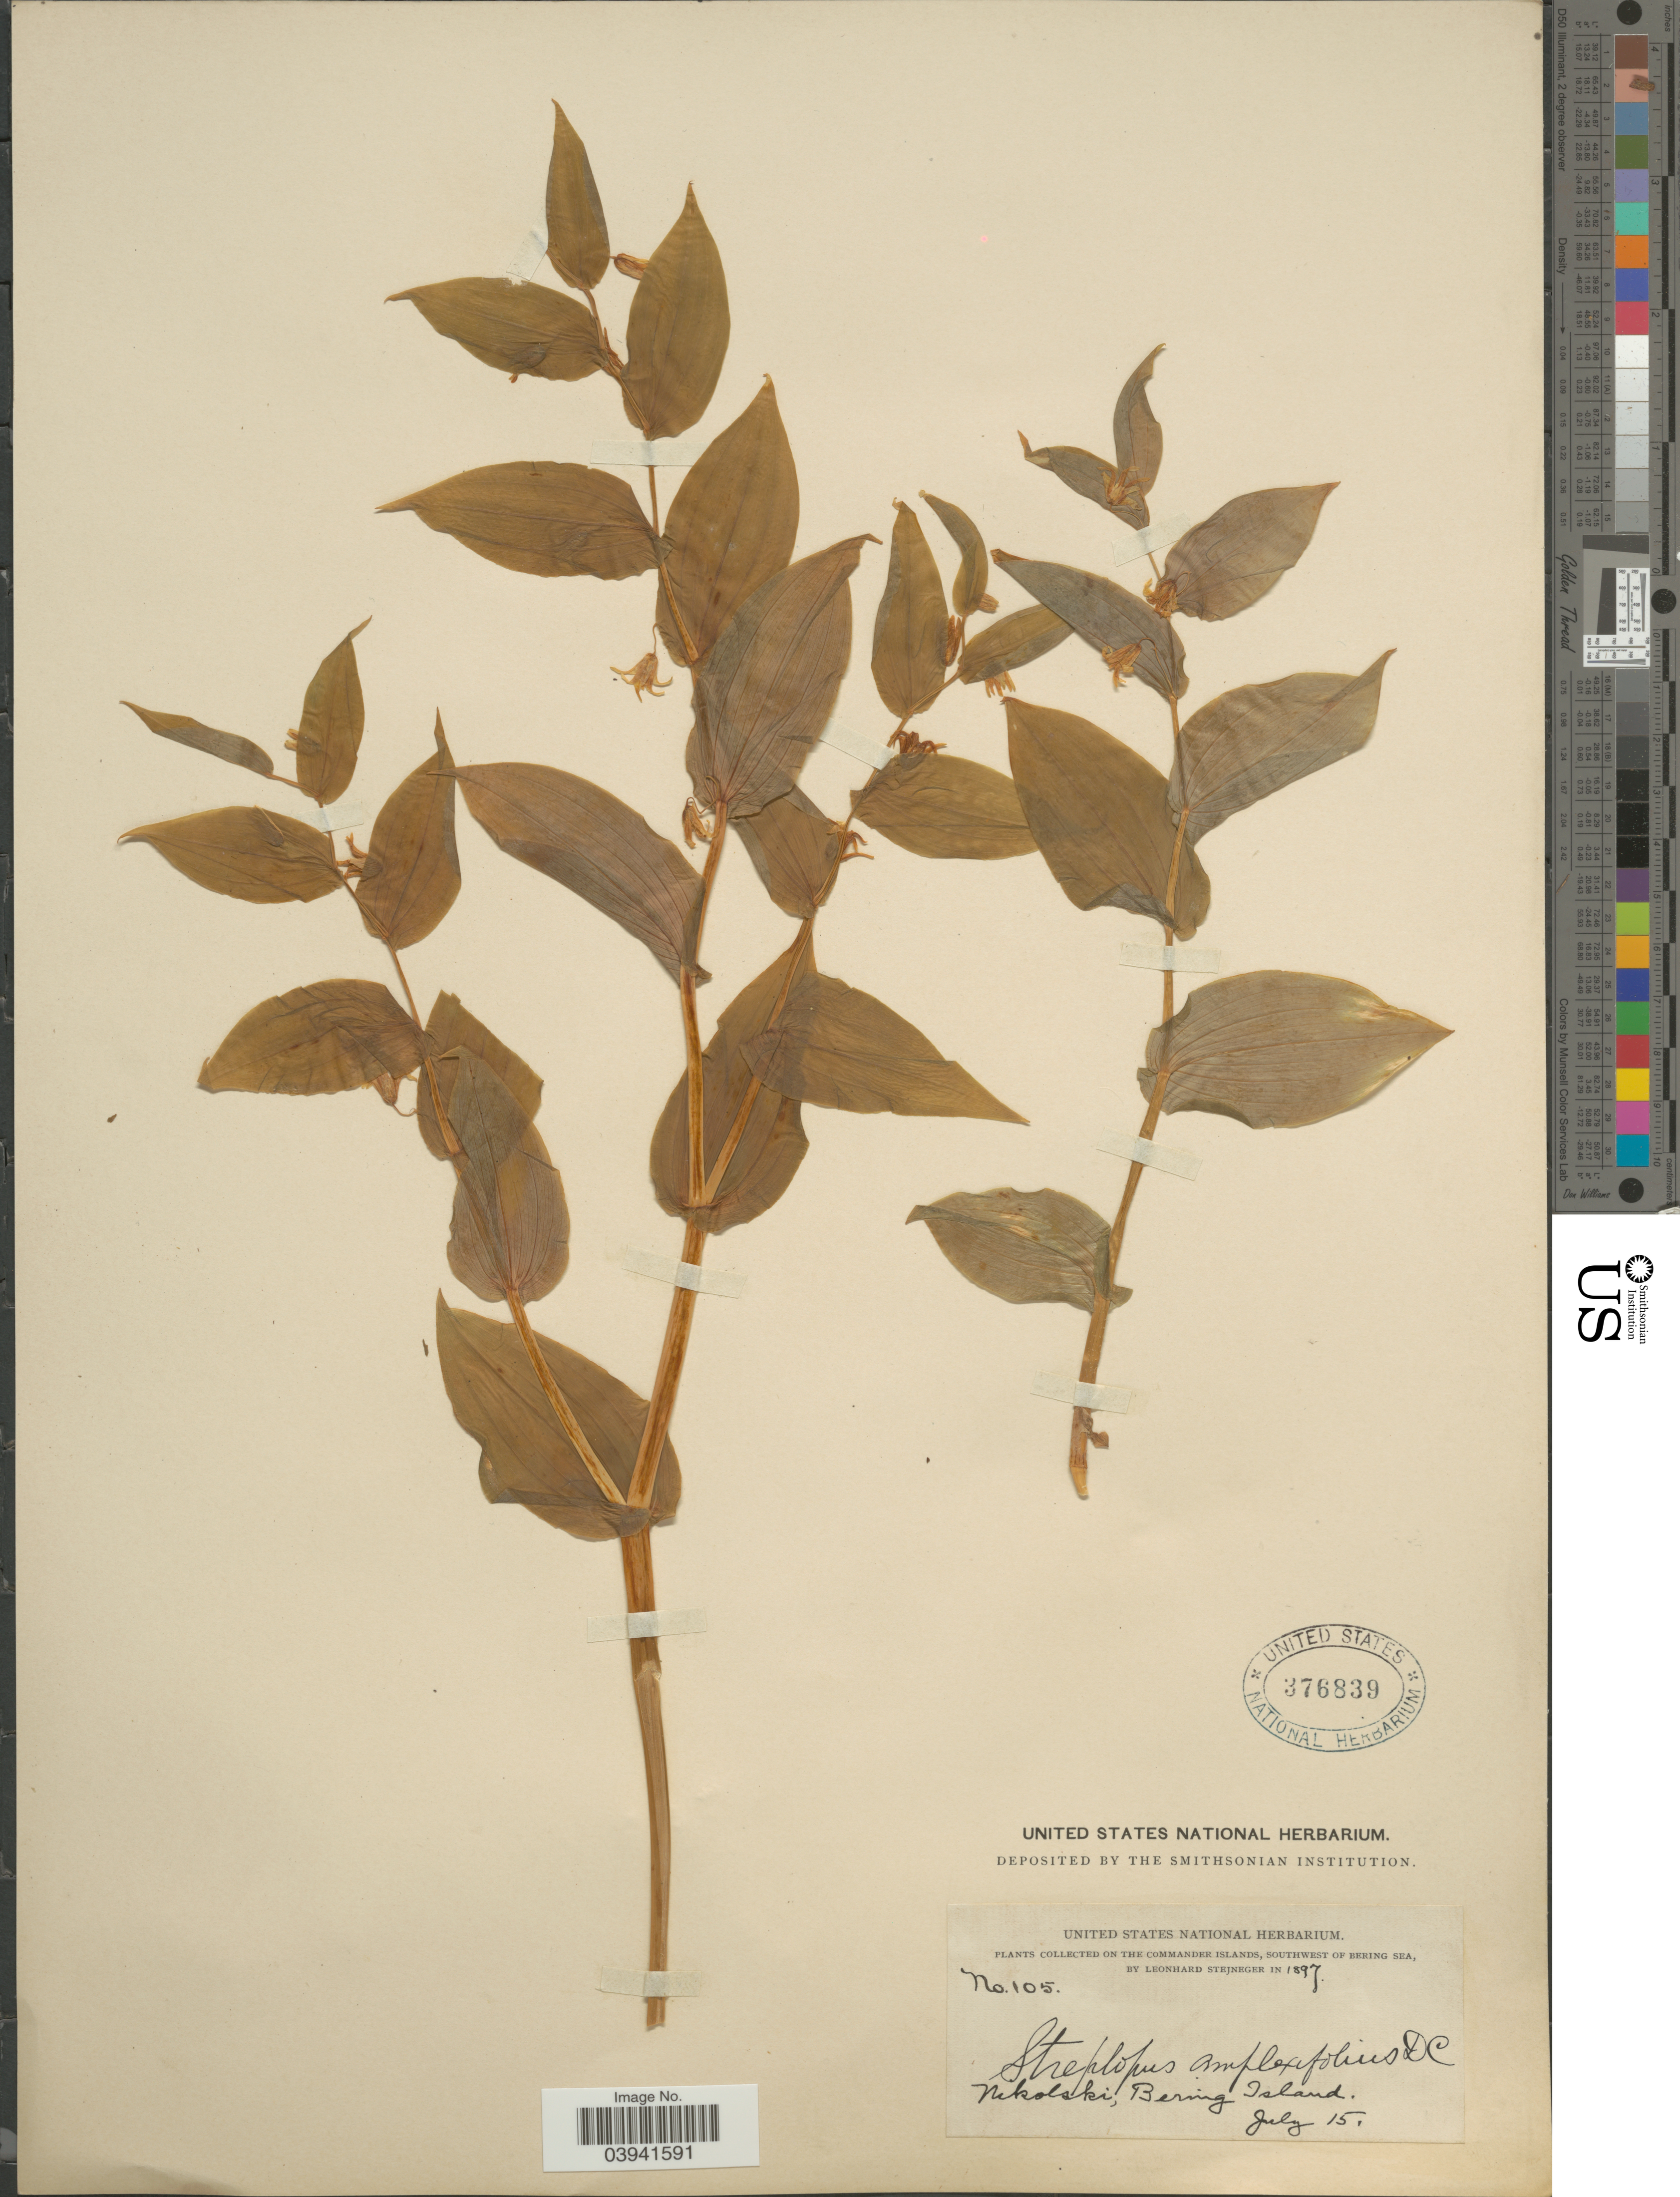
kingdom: Plantae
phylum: Tracheophyta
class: Liliopsida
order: Liliales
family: Liliaceae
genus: Streptopus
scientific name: Streptopus amplexifolius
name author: (L.) DC.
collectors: L. Stejneger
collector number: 105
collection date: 1897-07-15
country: Russian Federation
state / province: Kamchatka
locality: On the Commander Islands, southwest of Bering Sea. Nikolski, Bering Island.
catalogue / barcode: US 376839